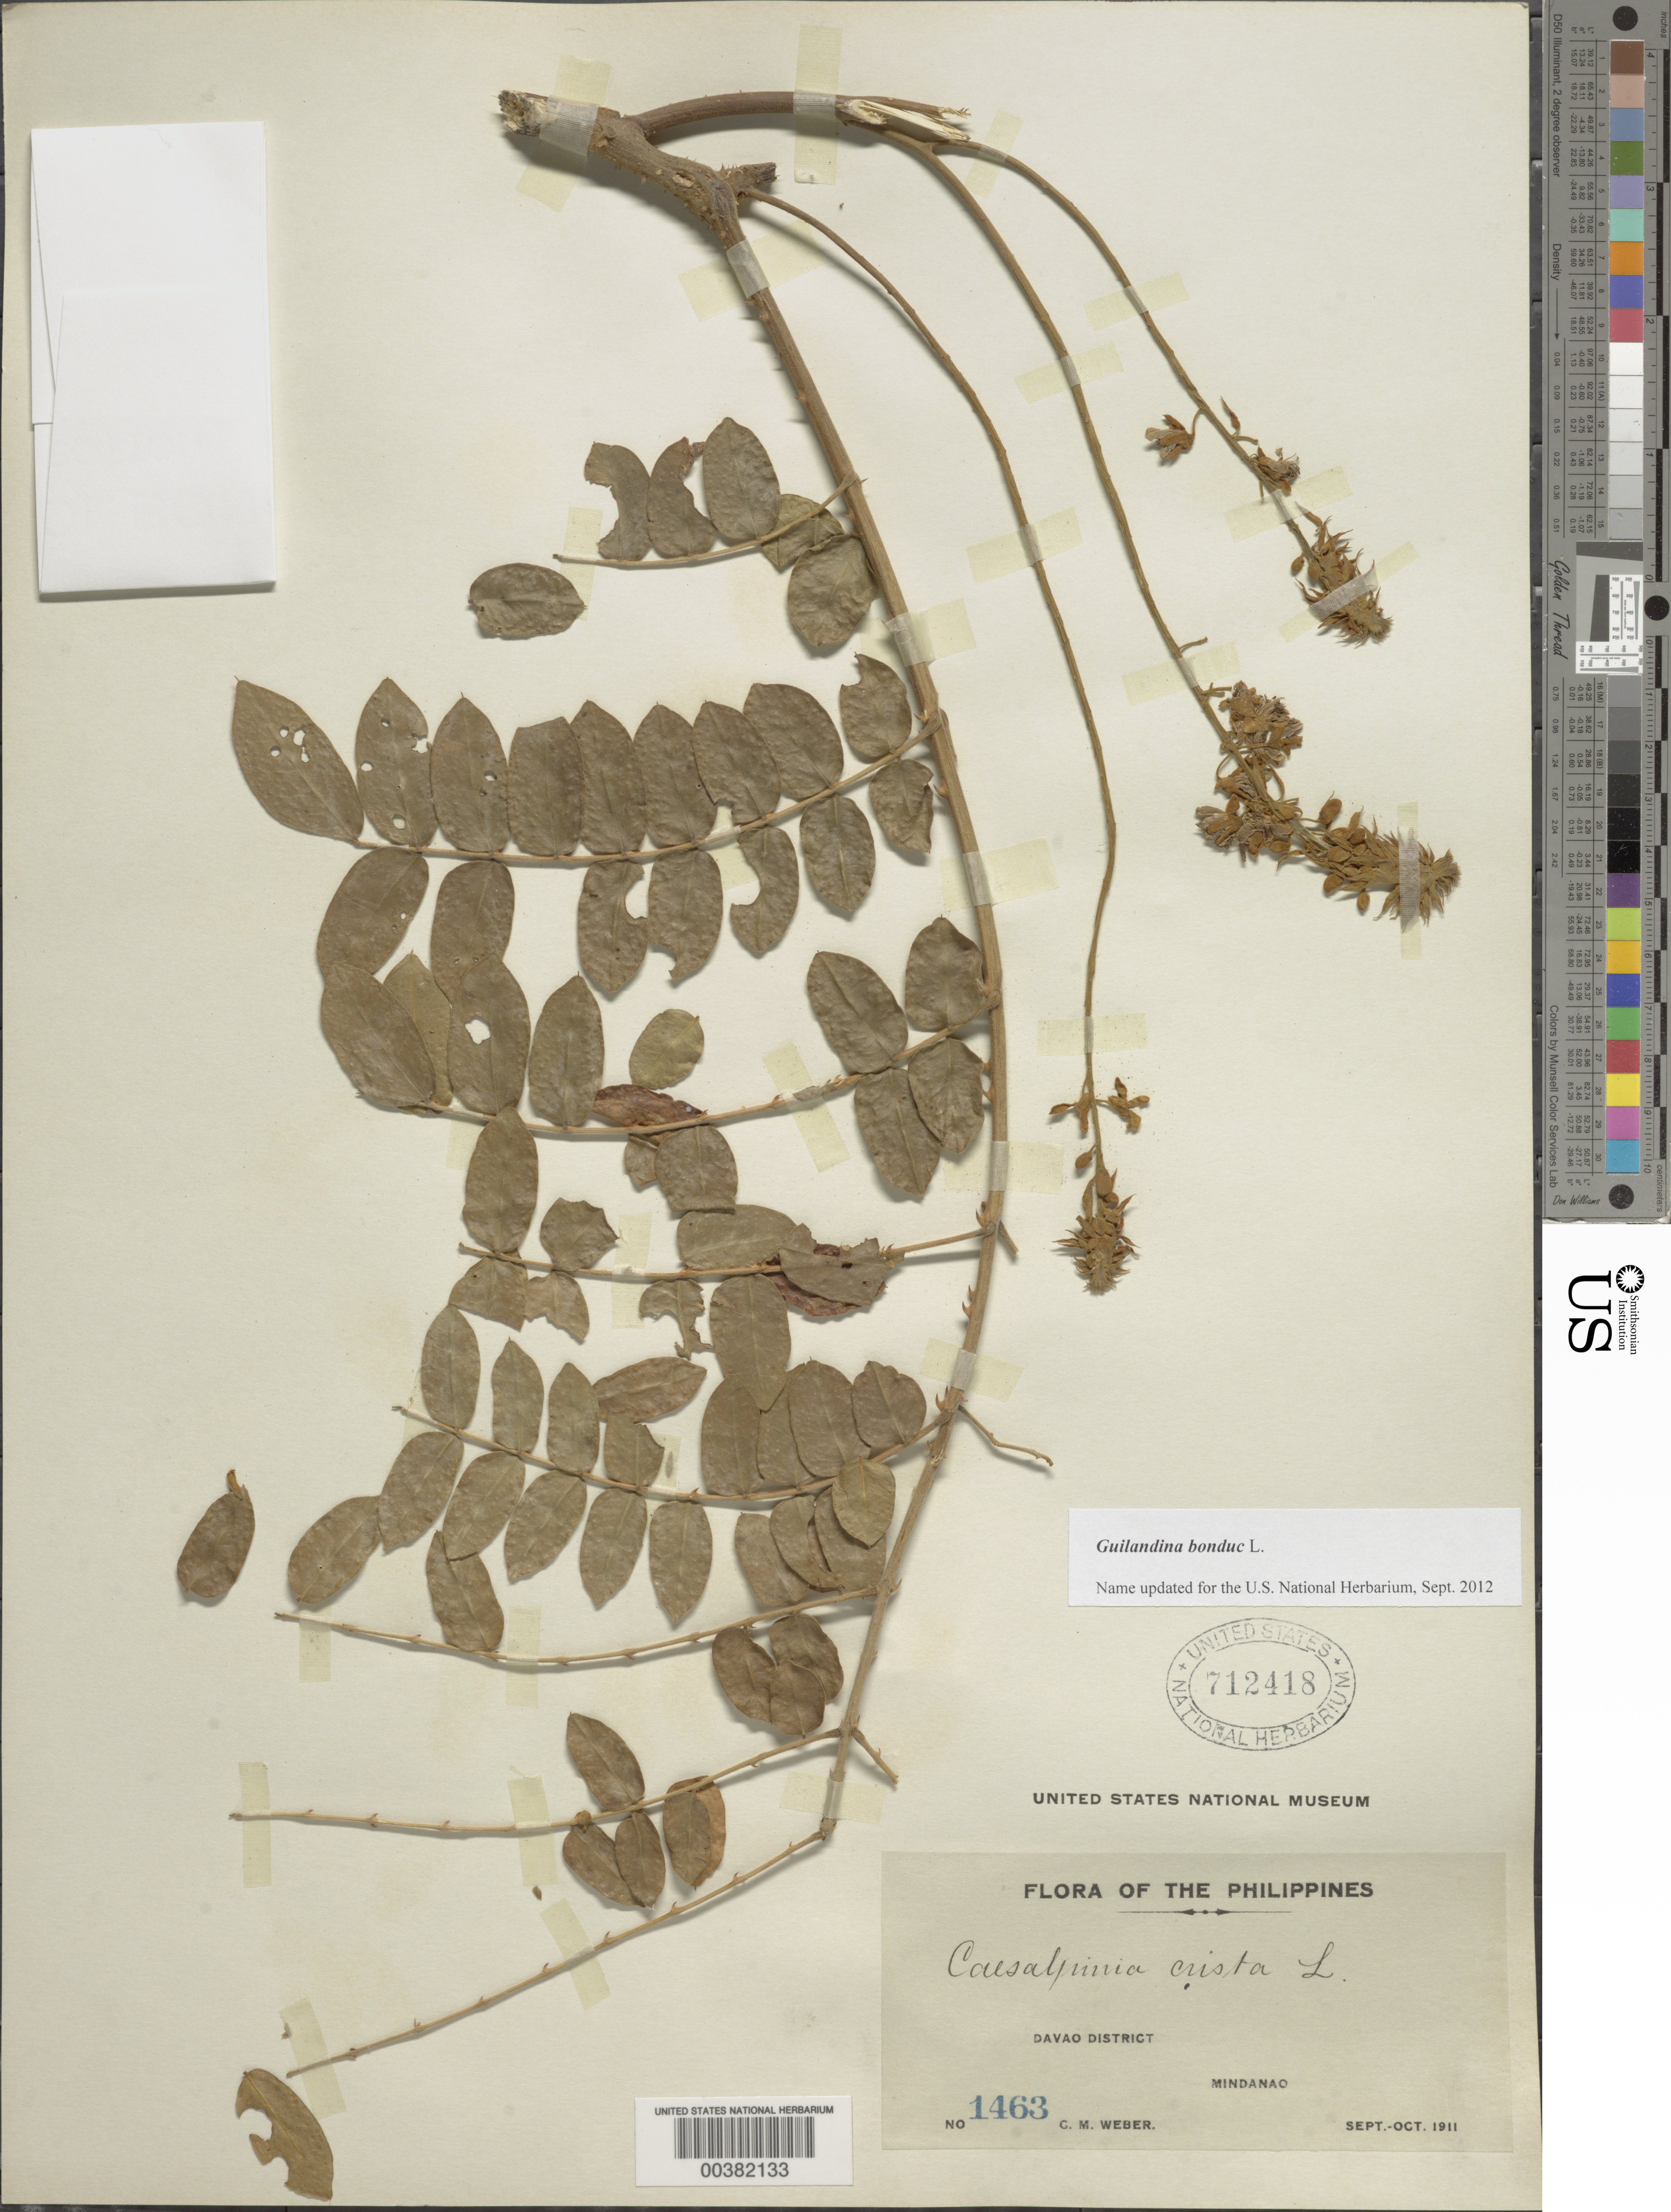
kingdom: Plantae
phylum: Tracheophyta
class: Magnoliopsida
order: Fabales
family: Fabaceae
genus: Guilandina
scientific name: Guilandina bonduc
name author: L.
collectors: C. M. Weber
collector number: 1463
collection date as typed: Sep 1911 to -- Oct 1911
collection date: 1911-09/1911-10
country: Philippines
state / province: Davao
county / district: Davao del Norte / Davao del Sur / Davao Oriental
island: Mindanao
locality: Davao dist.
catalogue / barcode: US 712418